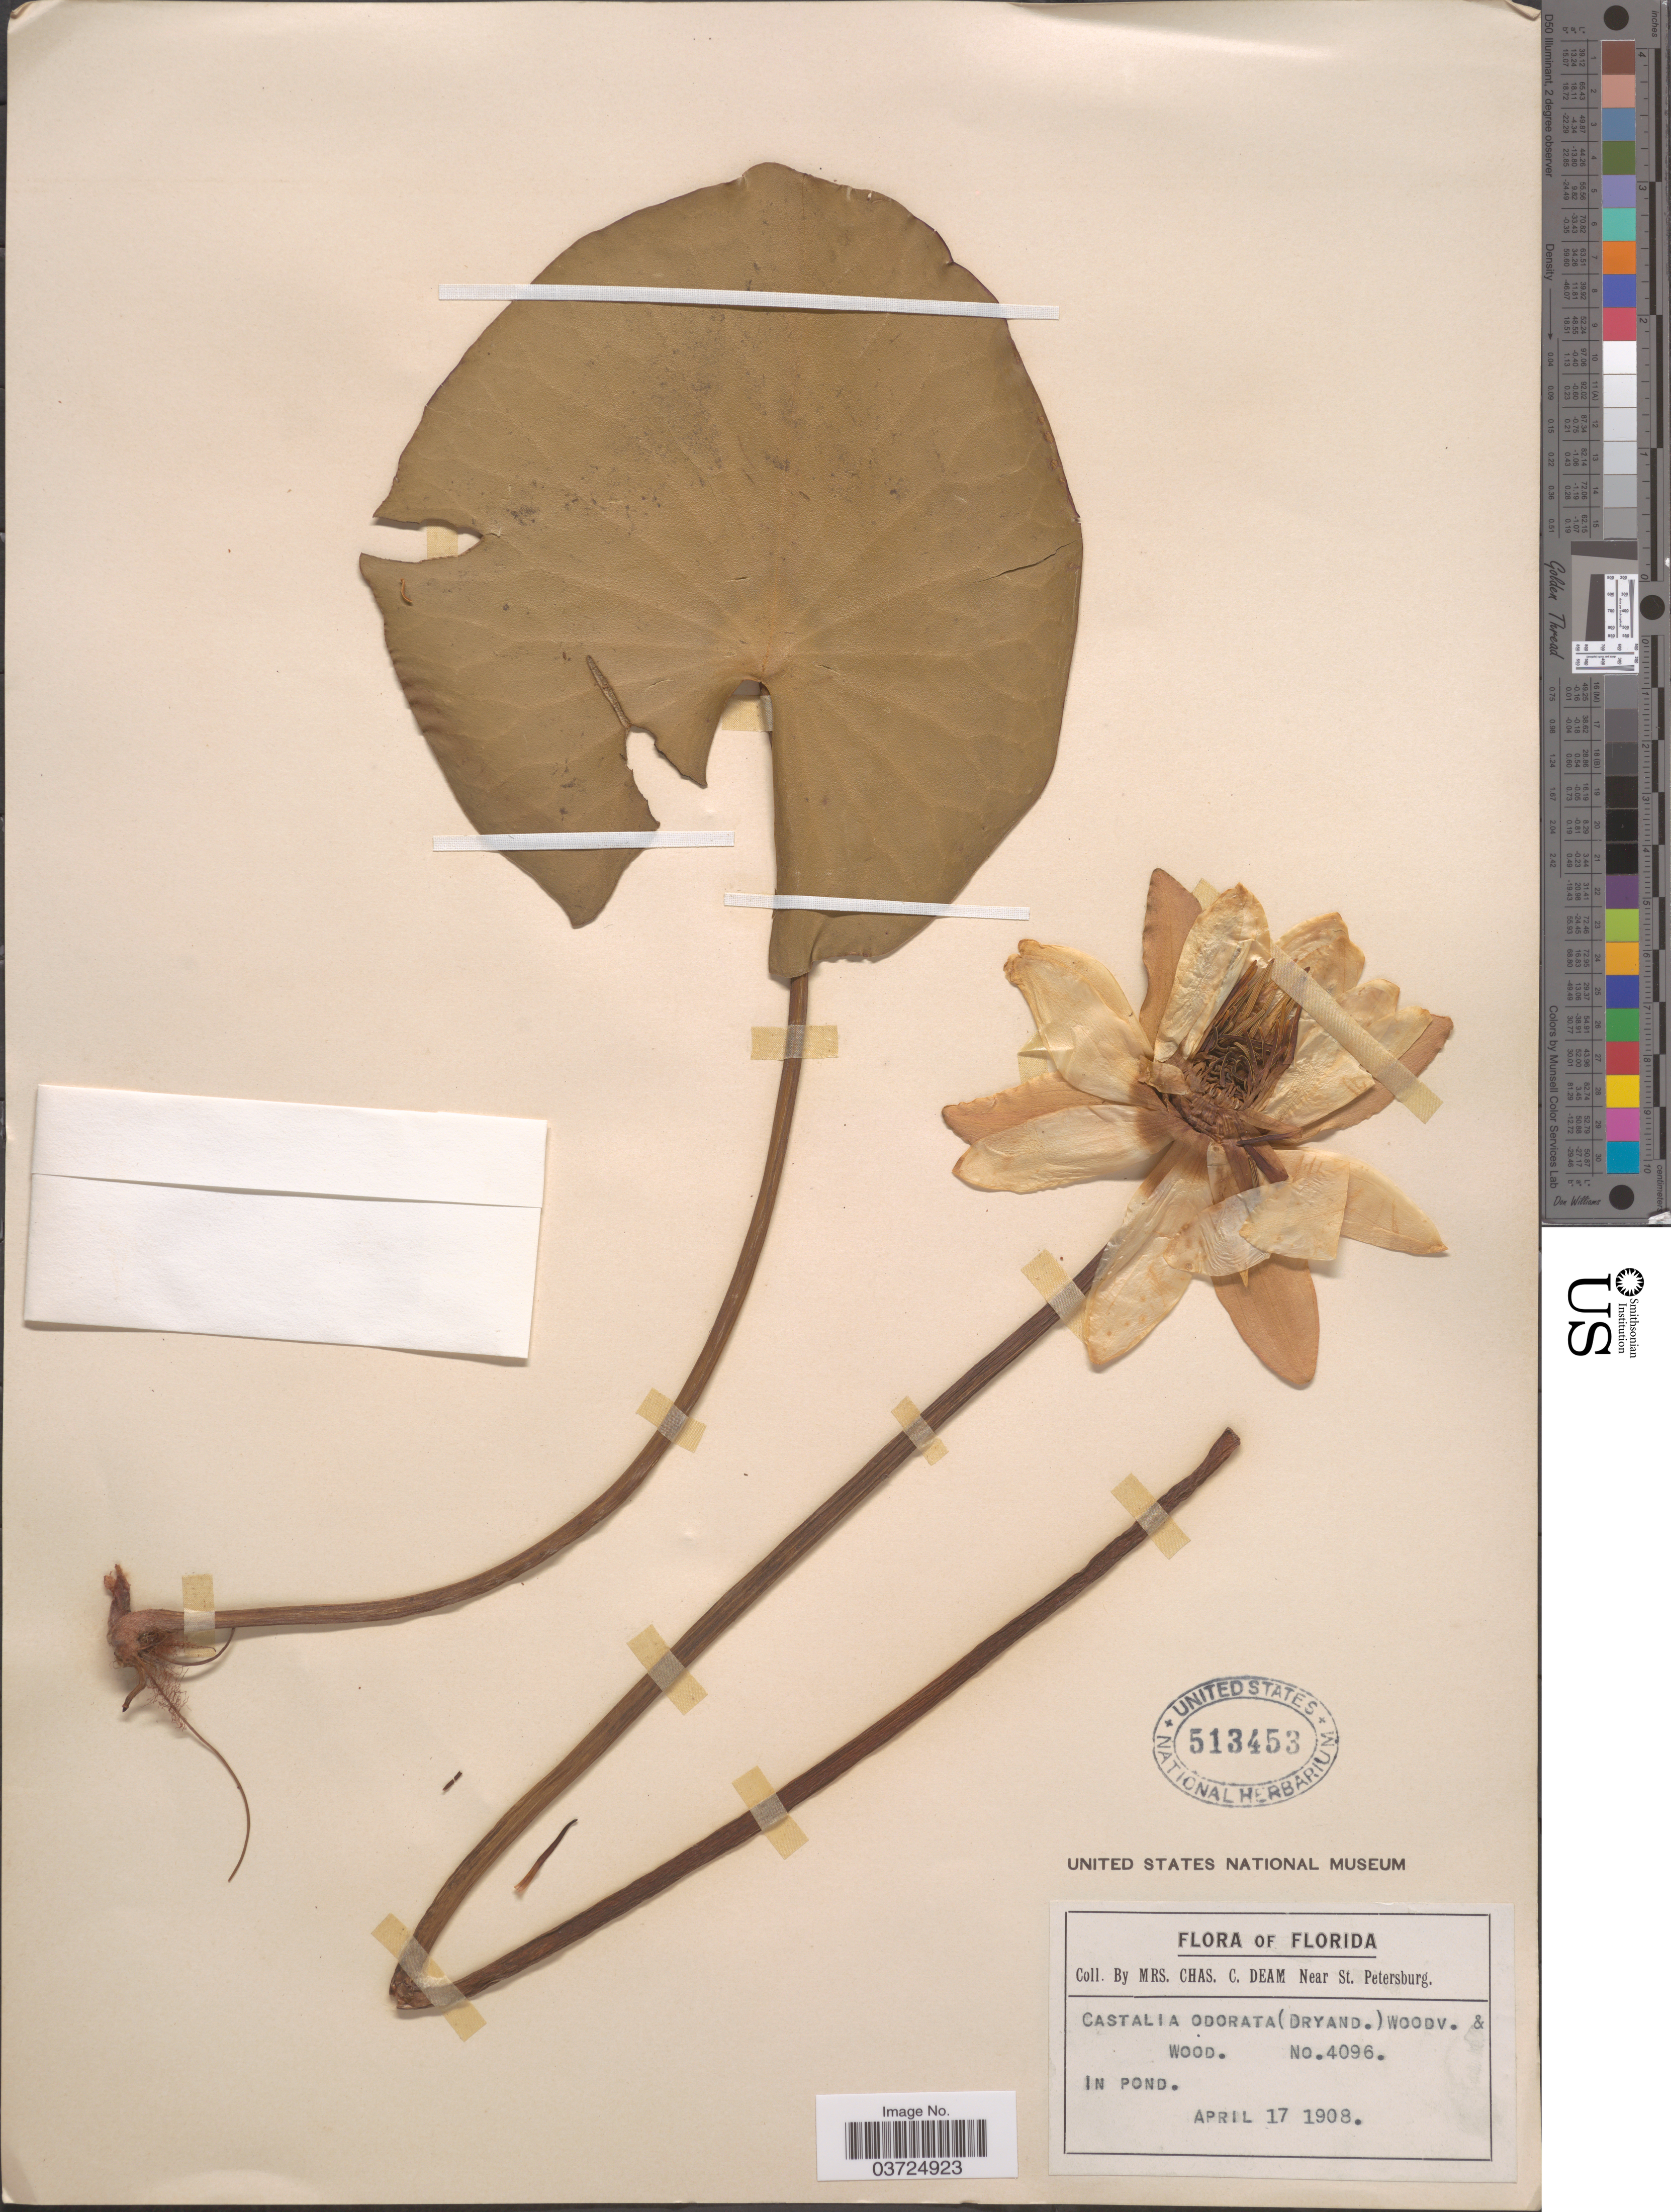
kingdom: Plantae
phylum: Tracheophyta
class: Magnoliopsida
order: Nymphaeales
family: Nymphaeaceae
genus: Nymphaea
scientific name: Nymphaea odorata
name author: Aiton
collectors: C. Deam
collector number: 4096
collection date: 1908-04-17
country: United States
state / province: Florida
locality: Near St. Petersburg. In pond.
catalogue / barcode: US 513453